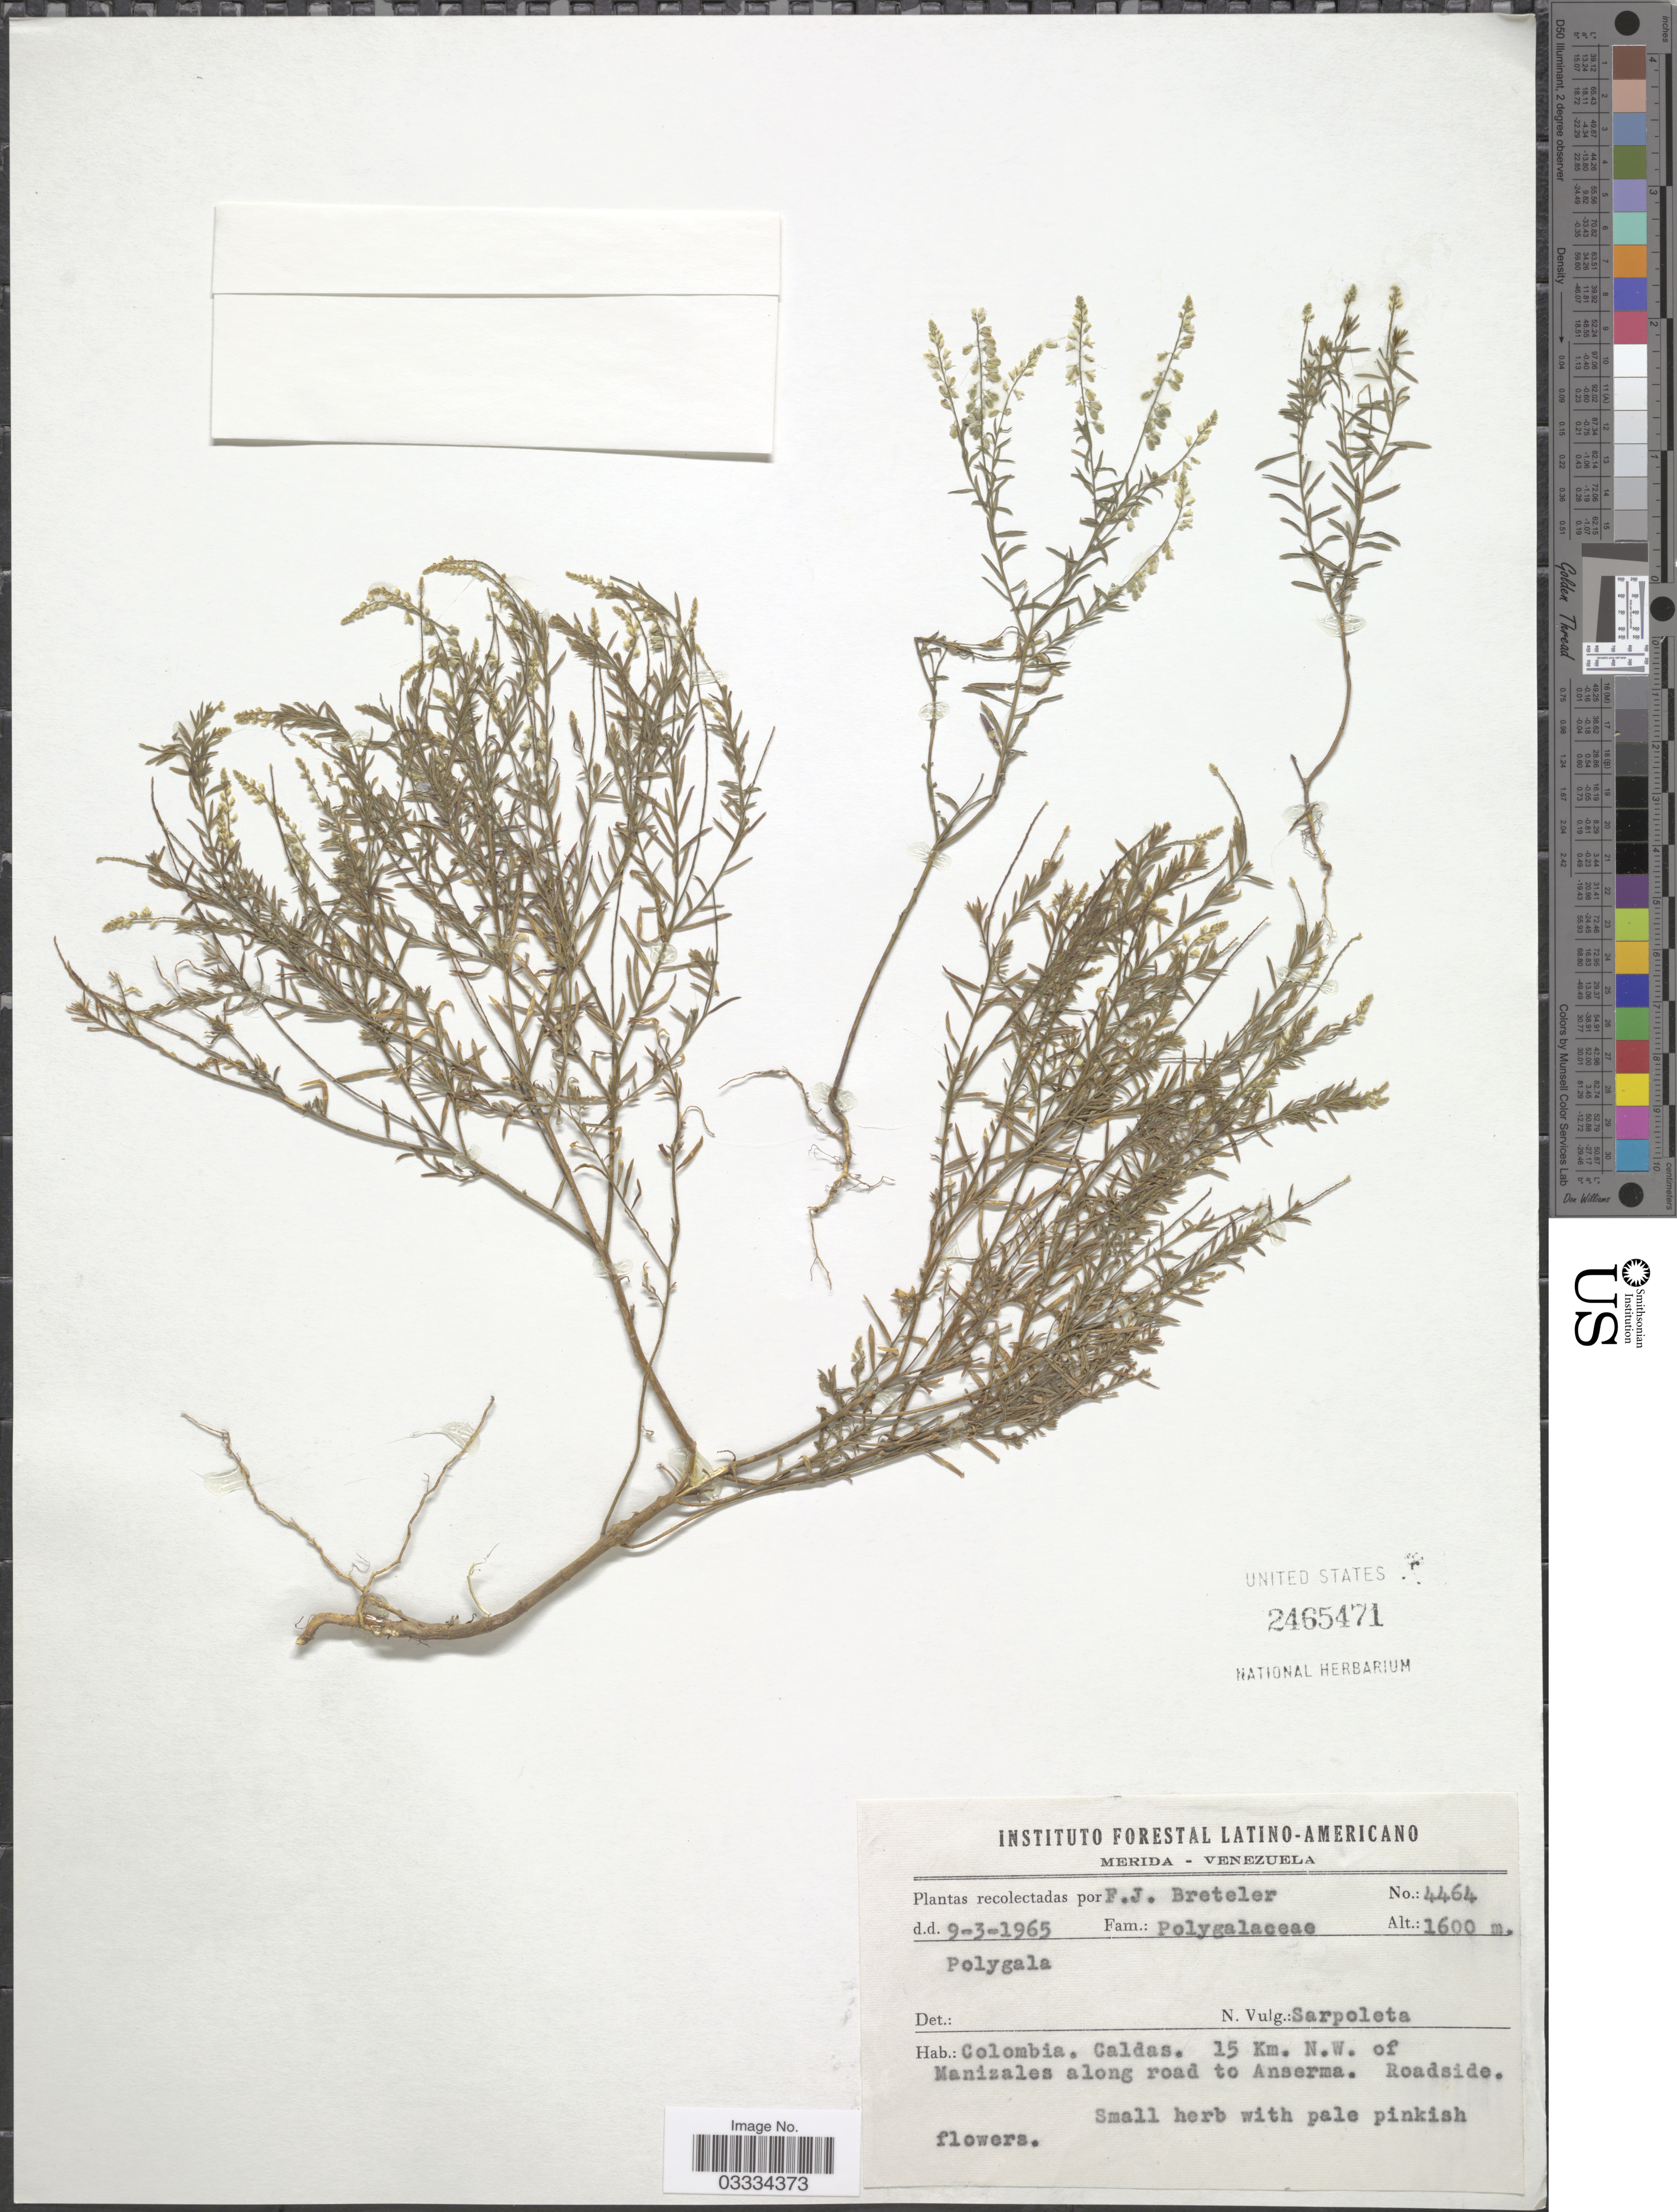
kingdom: Plantae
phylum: Tracheophyta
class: Magnoliopsida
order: Fabales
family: Polygalaceae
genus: Polygala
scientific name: Polygala sp.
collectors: F. J. Breteler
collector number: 4464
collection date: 1965-03-09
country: Colombia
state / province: Caldas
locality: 15 Km. N.W. of Manizales along road to Anserma. Roadside.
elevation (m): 1600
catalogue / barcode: US 2465471